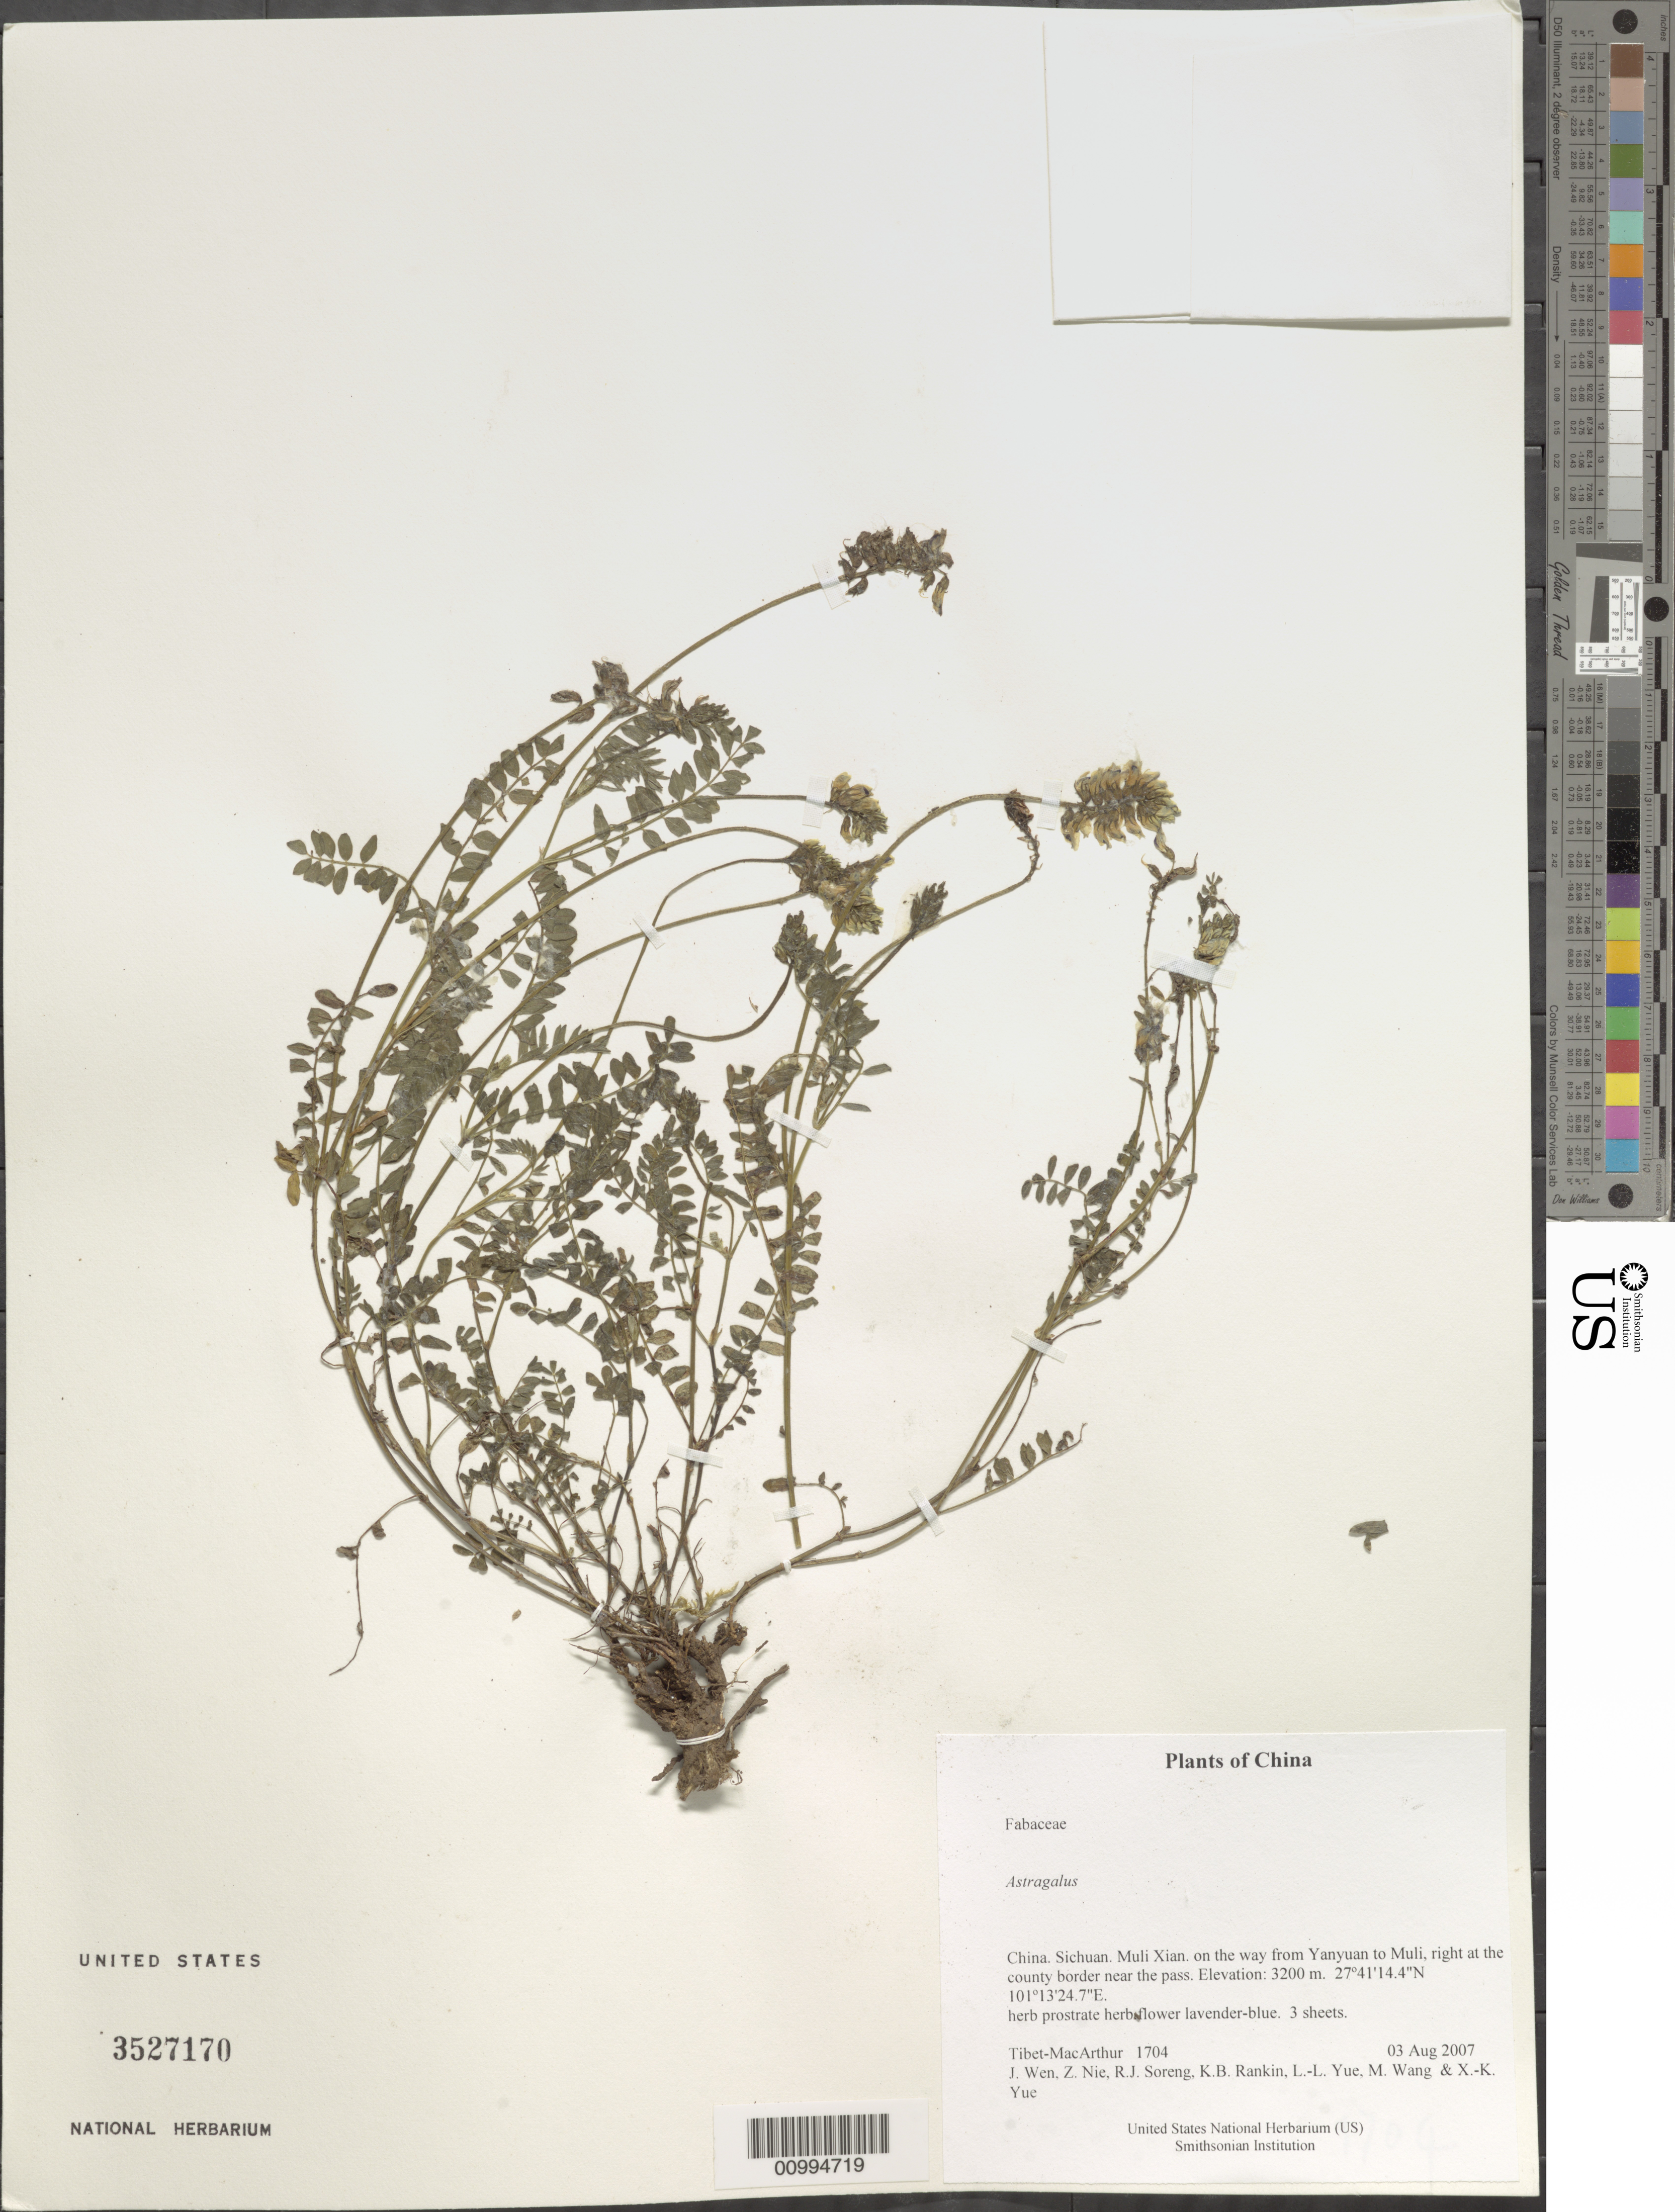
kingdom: Plantae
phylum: Tracheophyta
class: Magnoliopsida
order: Fabales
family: Fabaceae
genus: Astragalus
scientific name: Astragalus sp.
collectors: Tibet-MacArthur, J. Wen, Z. Nie, R. J. Soreng, K. Rankin, L. Yue, M. Wang & X. Yue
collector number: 1704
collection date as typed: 03 Aug 2007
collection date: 2007-08-03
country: China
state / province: Sichuan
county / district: Muli Xian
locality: on the way from Yanyuan to Muli, right at the county border near the pass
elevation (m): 3200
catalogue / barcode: US 3527170